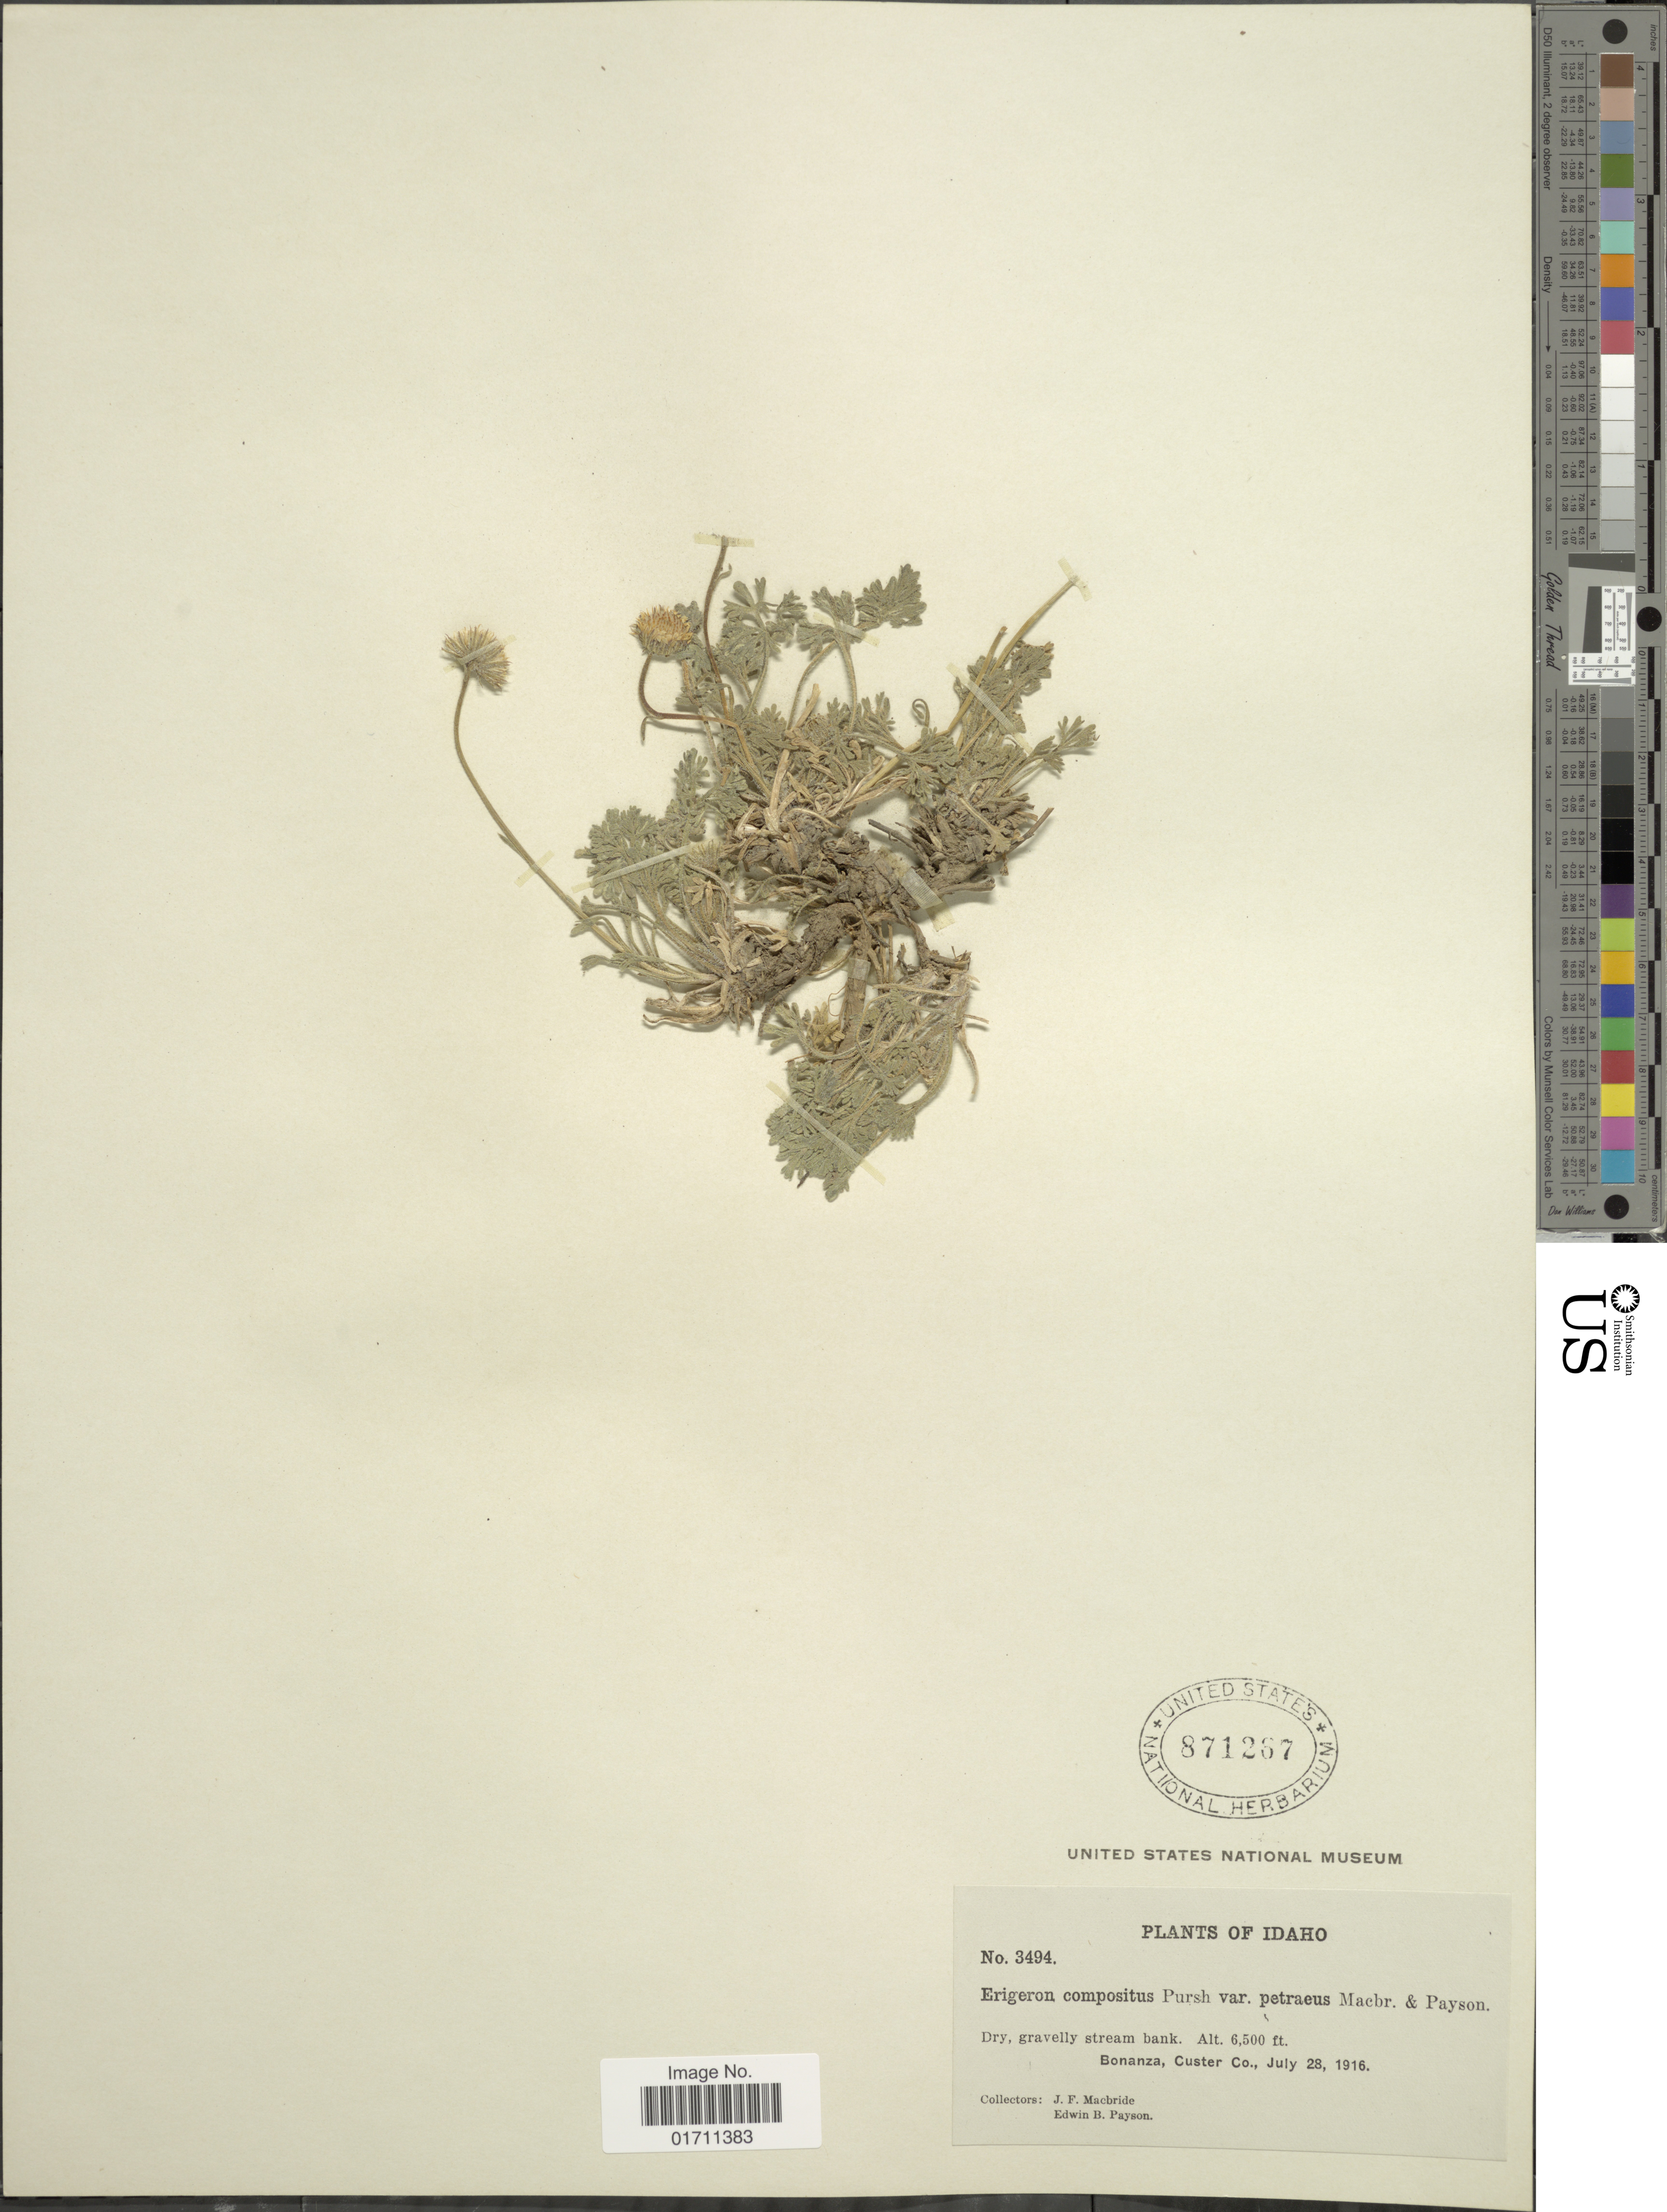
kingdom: Plantae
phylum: Tracheophyta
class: Magnoliopsida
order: Asterales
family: Asteraceae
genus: Erigeron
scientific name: Erigeron compositus var. petraeus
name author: J.F. Macbr. & Payson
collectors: J. F. Macbride & E. B. Payson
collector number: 3494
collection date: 1916-07-28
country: United States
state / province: Idaho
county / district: Custer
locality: Dry, gravelly stream bank, Bonanza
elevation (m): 1981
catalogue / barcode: US 871267